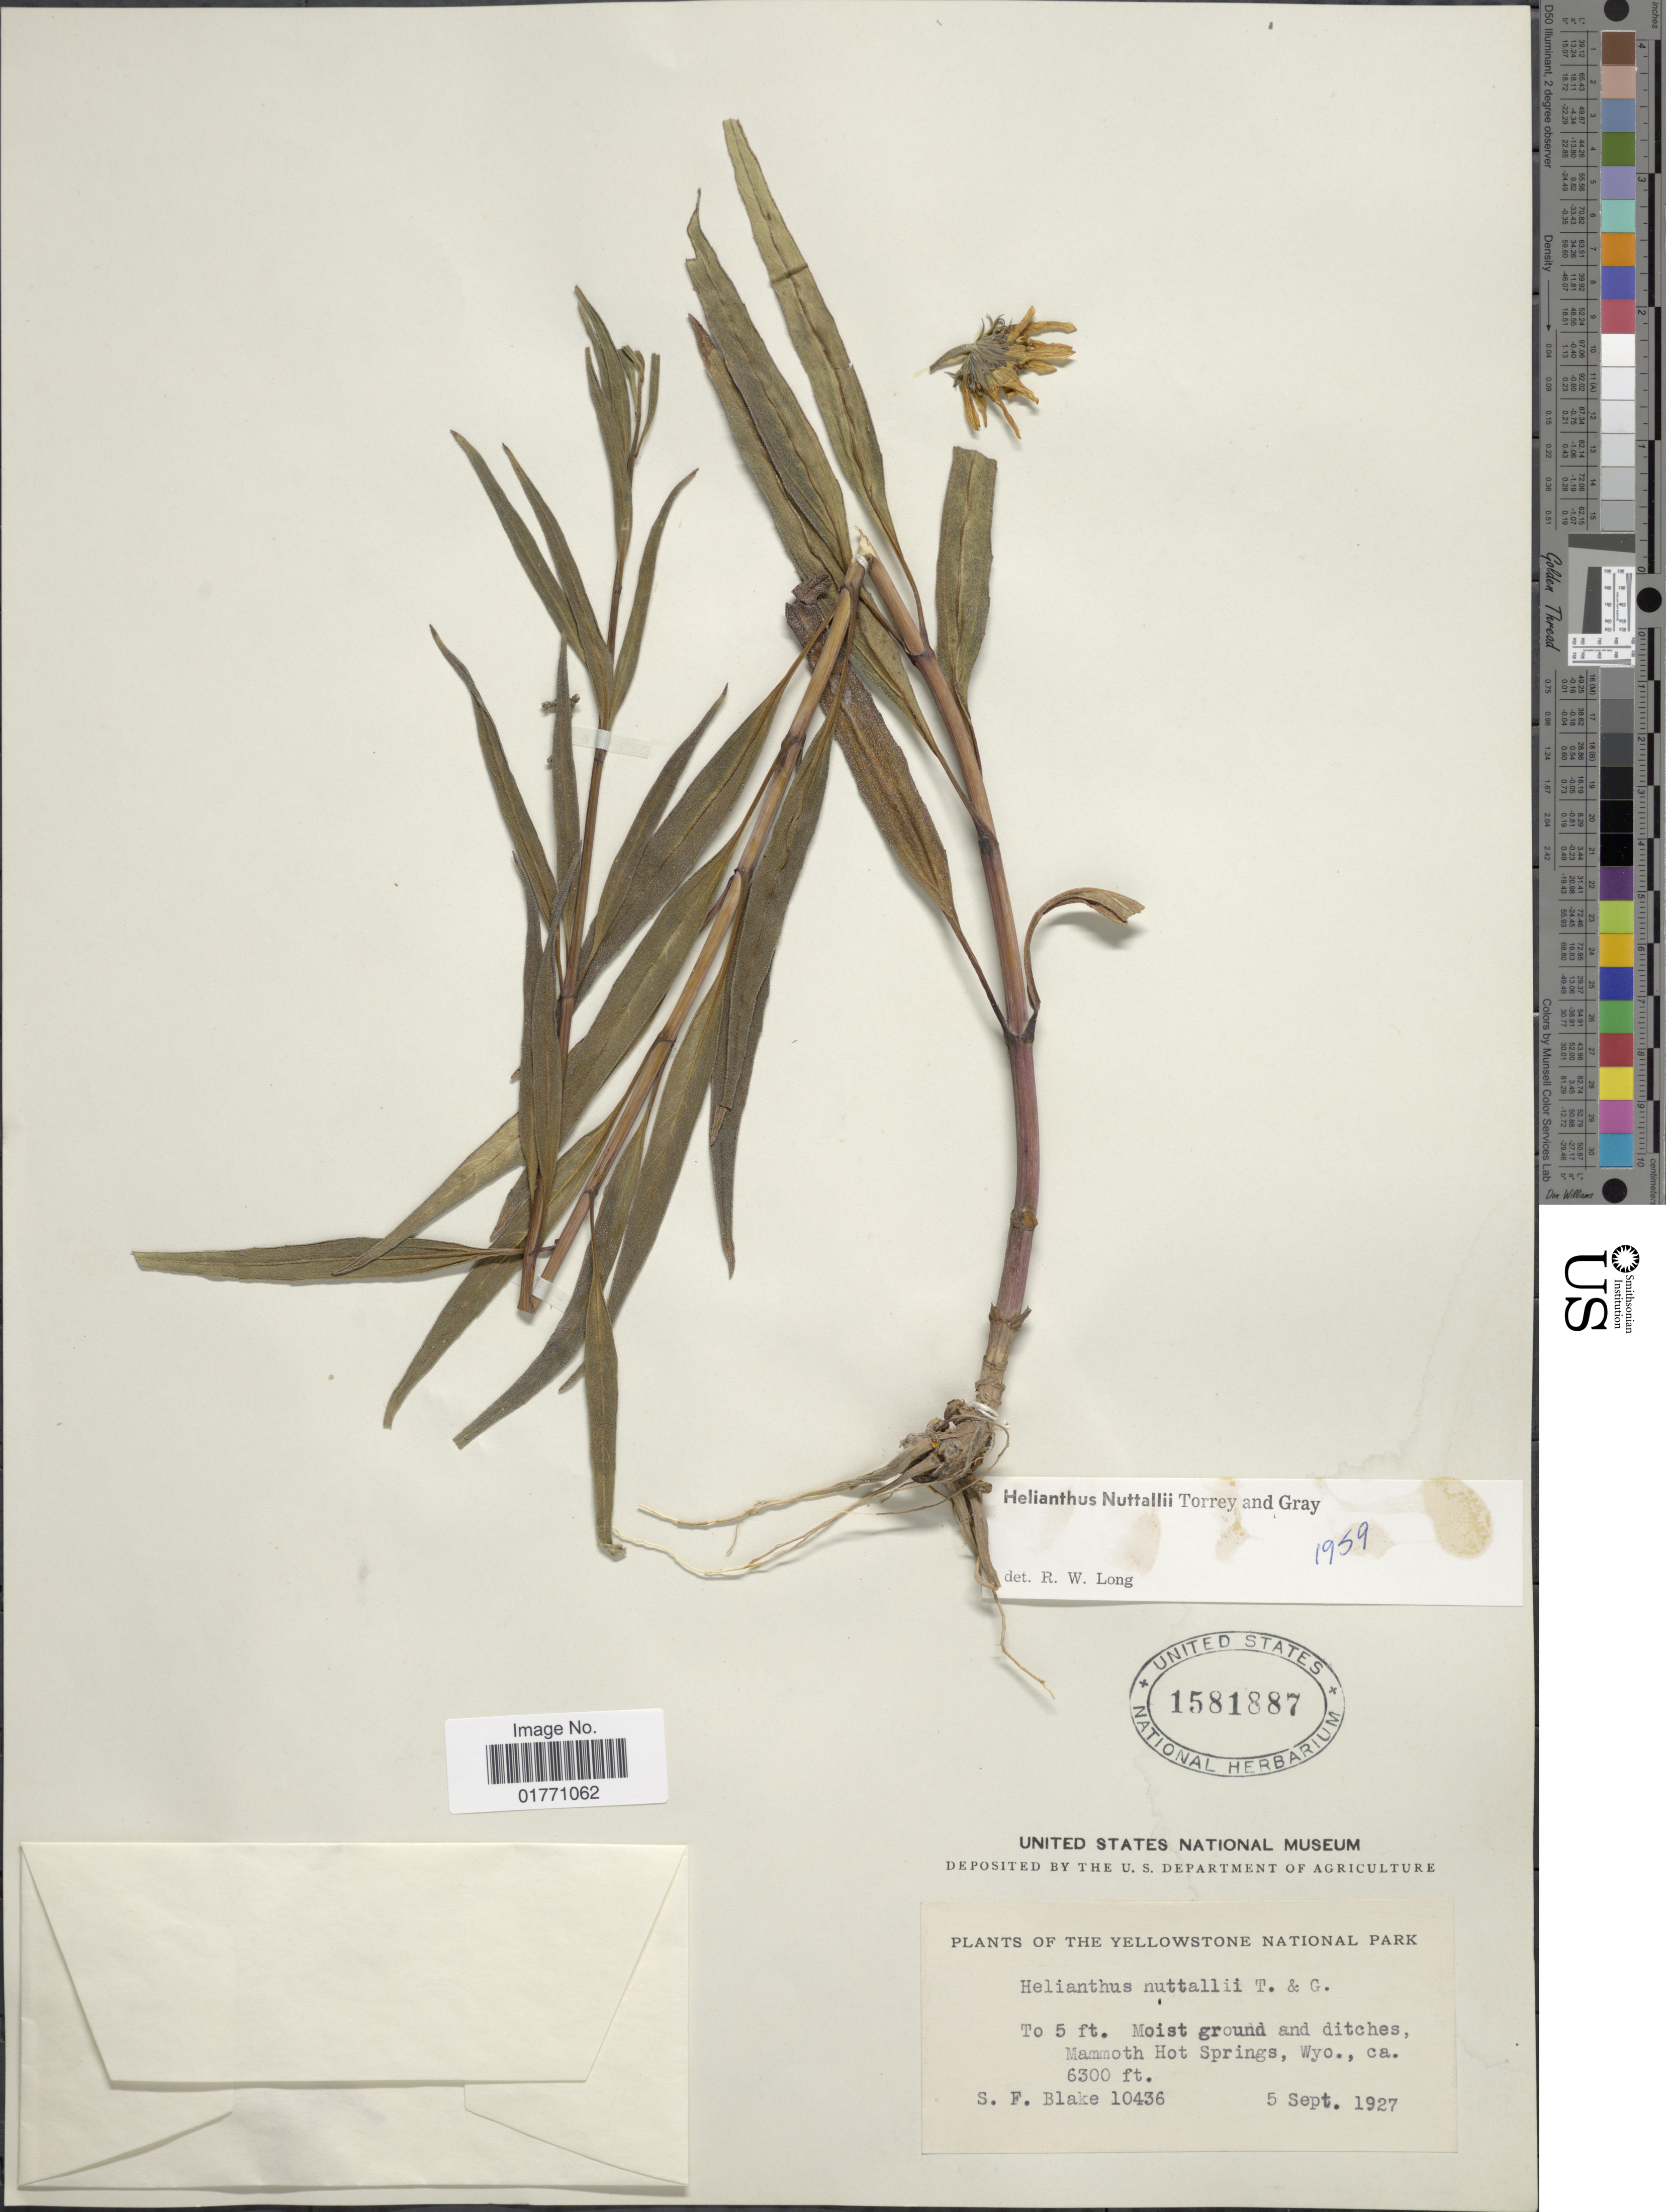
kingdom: Plantae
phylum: Tracheophyta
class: Magnoliopsida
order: Asterales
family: Asteraceae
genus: Helianthus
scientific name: Helianthus nuttallii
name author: Torr. & A. Gray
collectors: S. Blake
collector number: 10436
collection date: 1927-09-05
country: United States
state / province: Wyoming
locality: The Yellowstone National Park, Mammoth Hot Springs.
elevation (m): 1920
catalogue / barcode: US 1581887